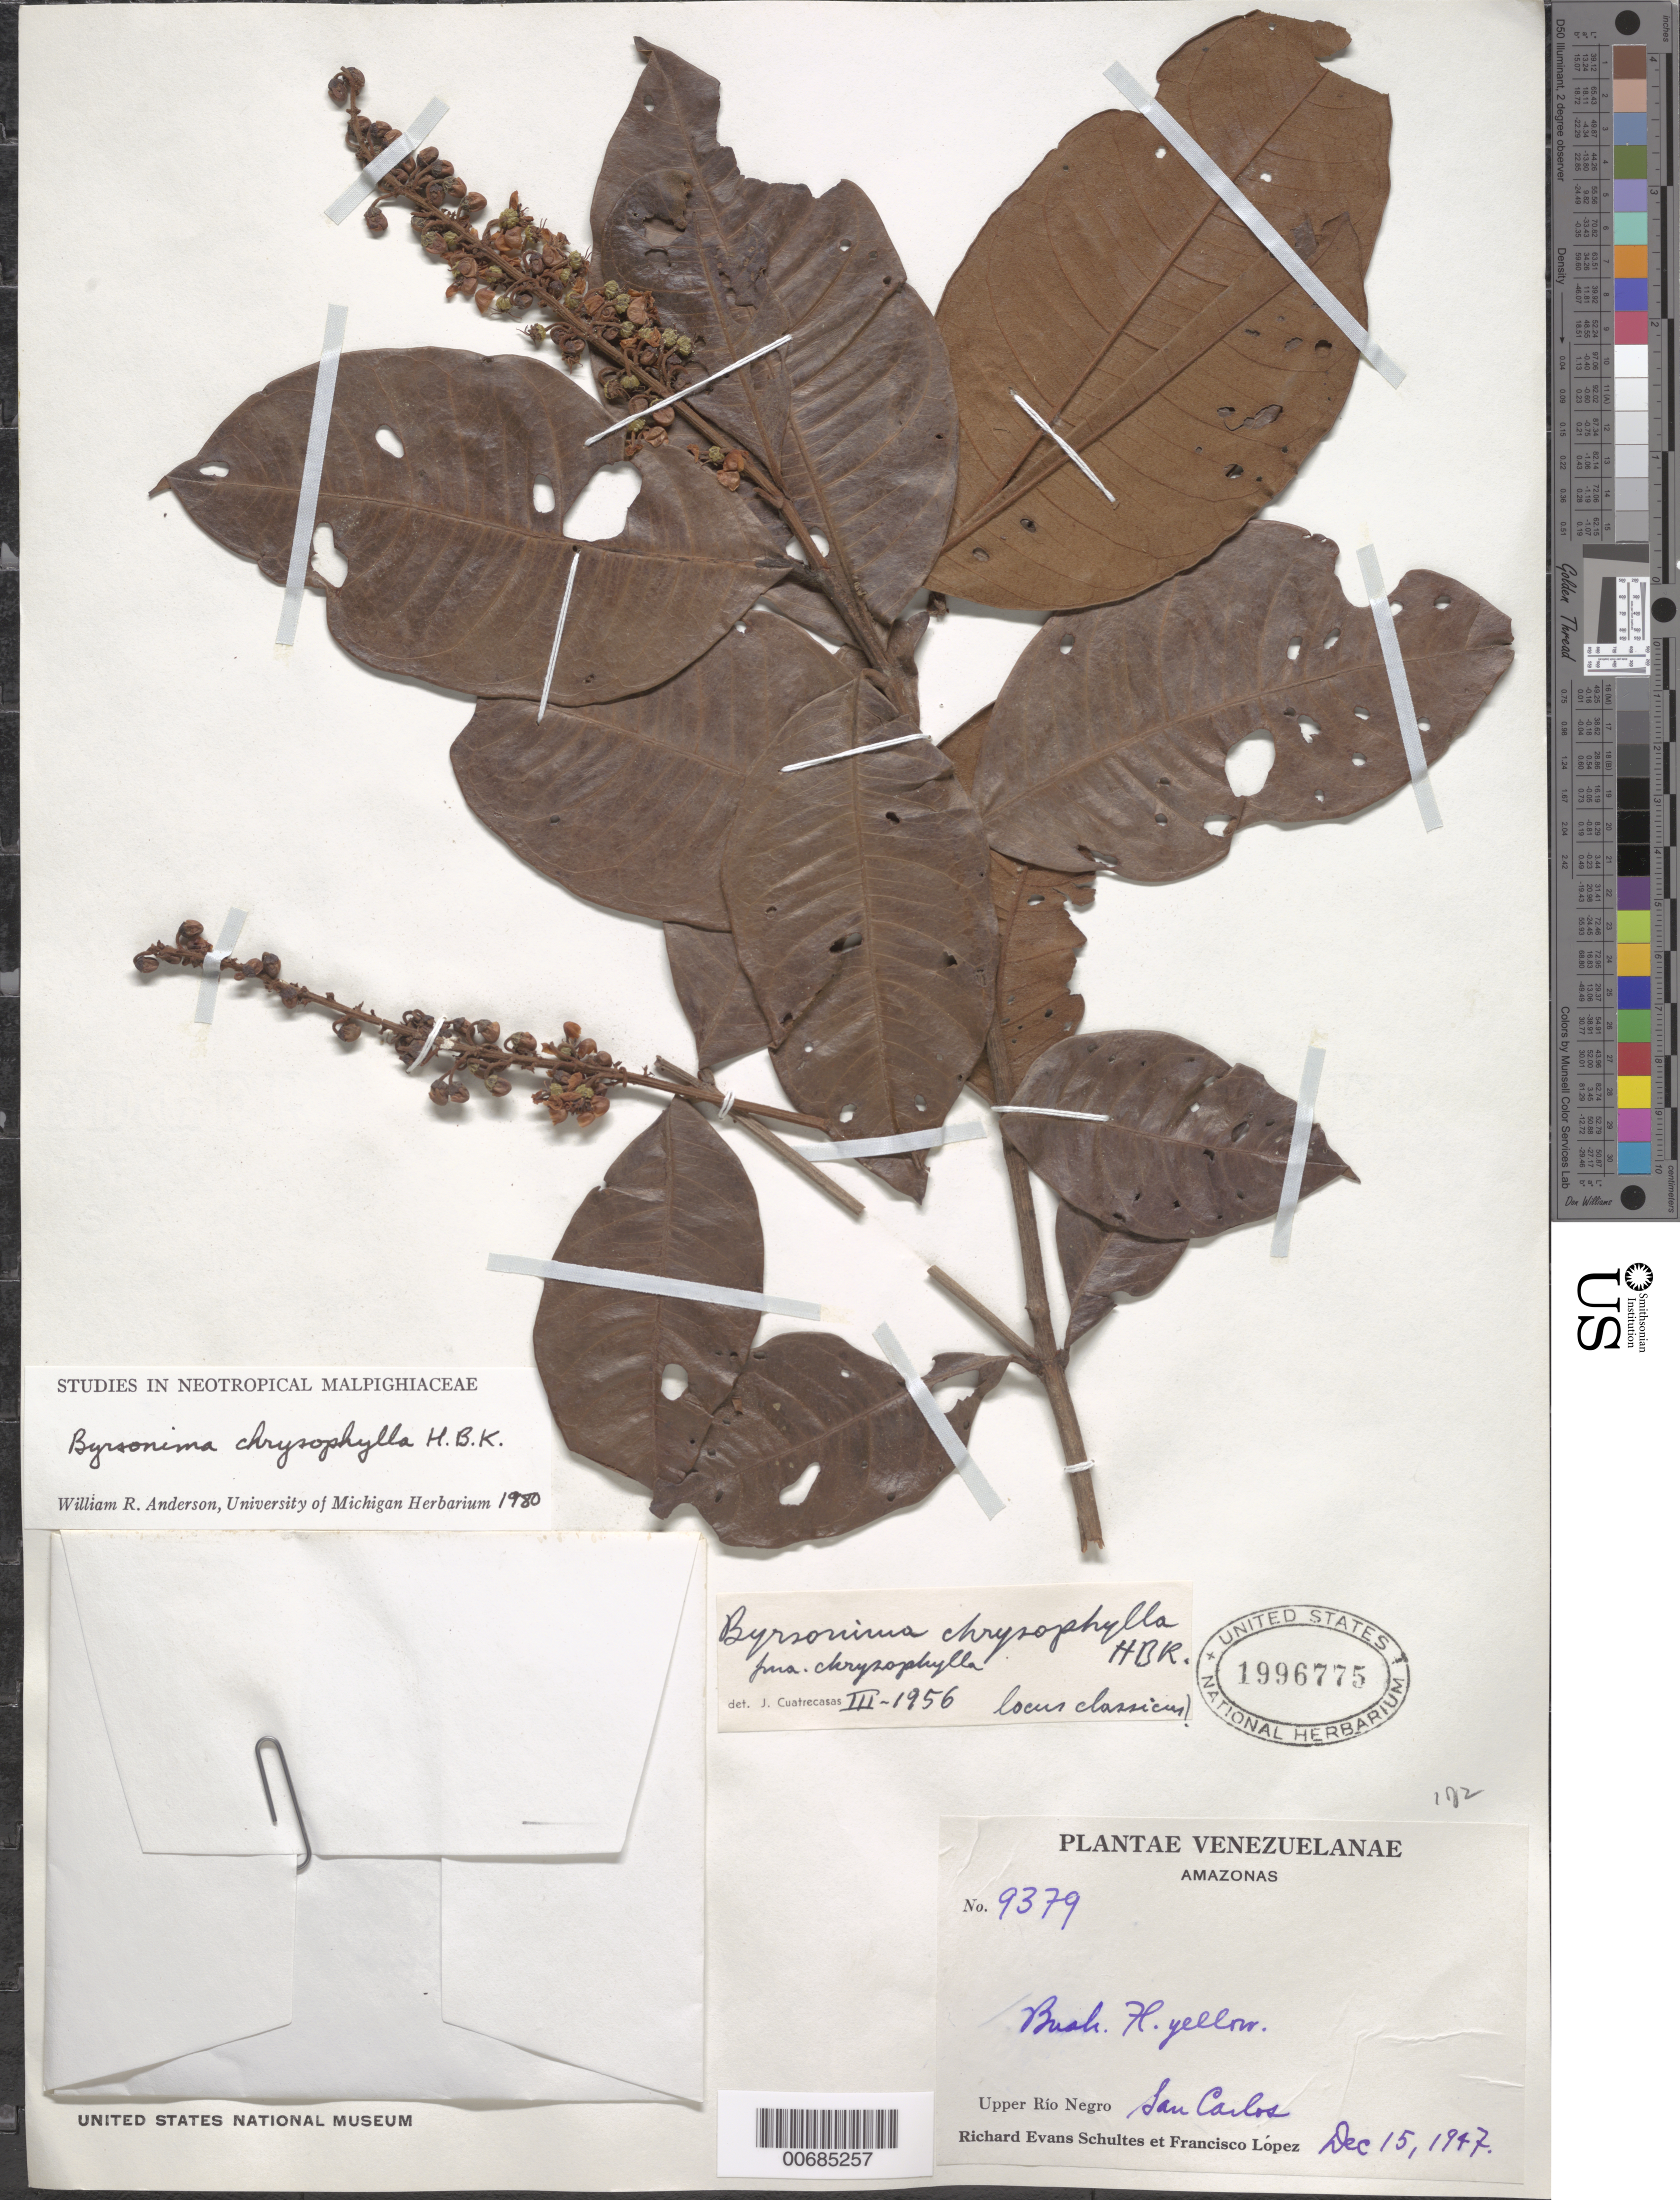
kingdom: Plantae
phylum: Tracheophyta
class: Magnoliopsida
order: Malpighiales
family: Malpighiaceae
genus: Byrsonima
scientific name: Byrsonima chrysophylla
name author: Kunth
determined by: Anderson, W. R., (MICH), University of Michigan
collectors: R. E. Schultes & F. Lopéz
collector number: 9379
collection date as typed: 15-Dec-47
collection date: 1947-12-15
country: Venezuela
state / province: Amazonas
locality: San Carlos and vicinity, Río Negro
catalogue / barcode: US 1996775